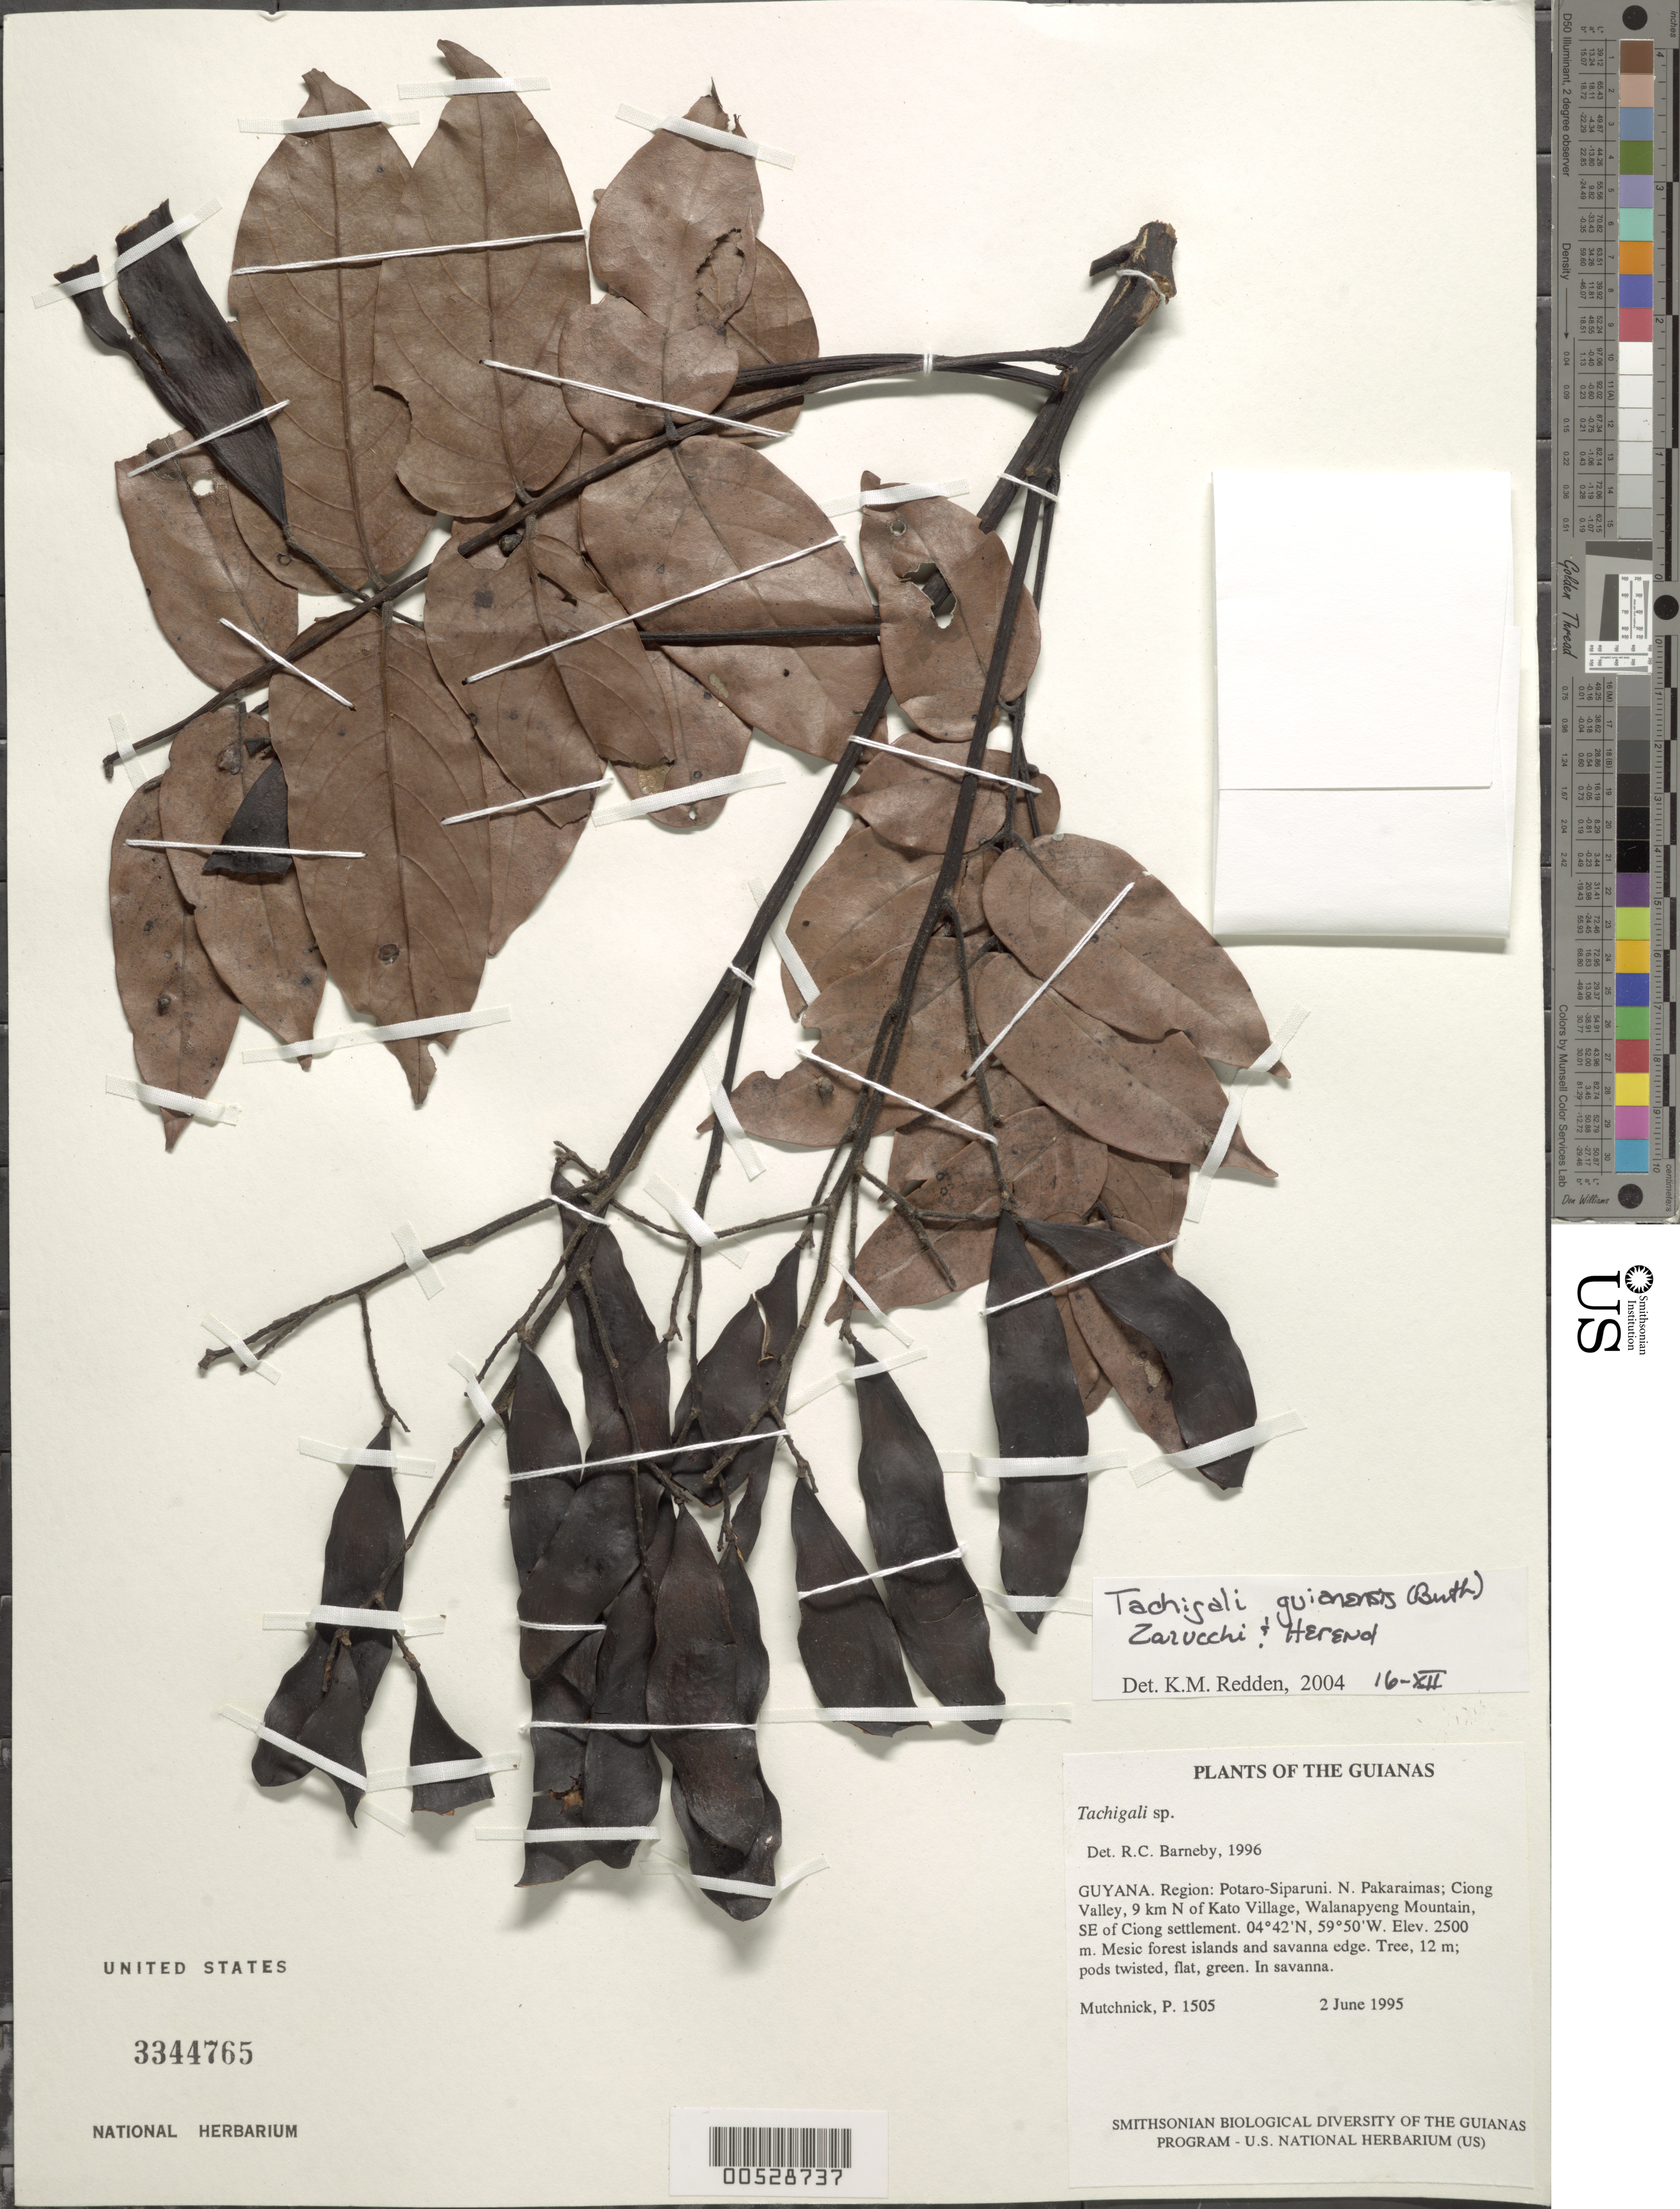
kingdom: Plantae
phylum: Tracheophyta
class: Magnoliopsida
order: Fabales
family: Fabaceae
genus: Tachigali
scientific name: Tachigali guianensis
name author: (Benth.) Zarucchi & Herend.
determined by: Barneby, Rupert C., (NY)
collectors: P. Mutchnick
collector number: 1505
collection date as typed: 2 June 1995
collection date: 1995-06-02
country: Guyana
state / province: Potaro-Siparuni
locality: N. Pakaraimas; Ciong Valley, 9 km N of Kato Village, Walanapyeng Mountain, SE of Ciong settlement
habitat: Mesic forest islands and savanna edge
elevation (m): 2500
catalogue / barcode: US 3344765